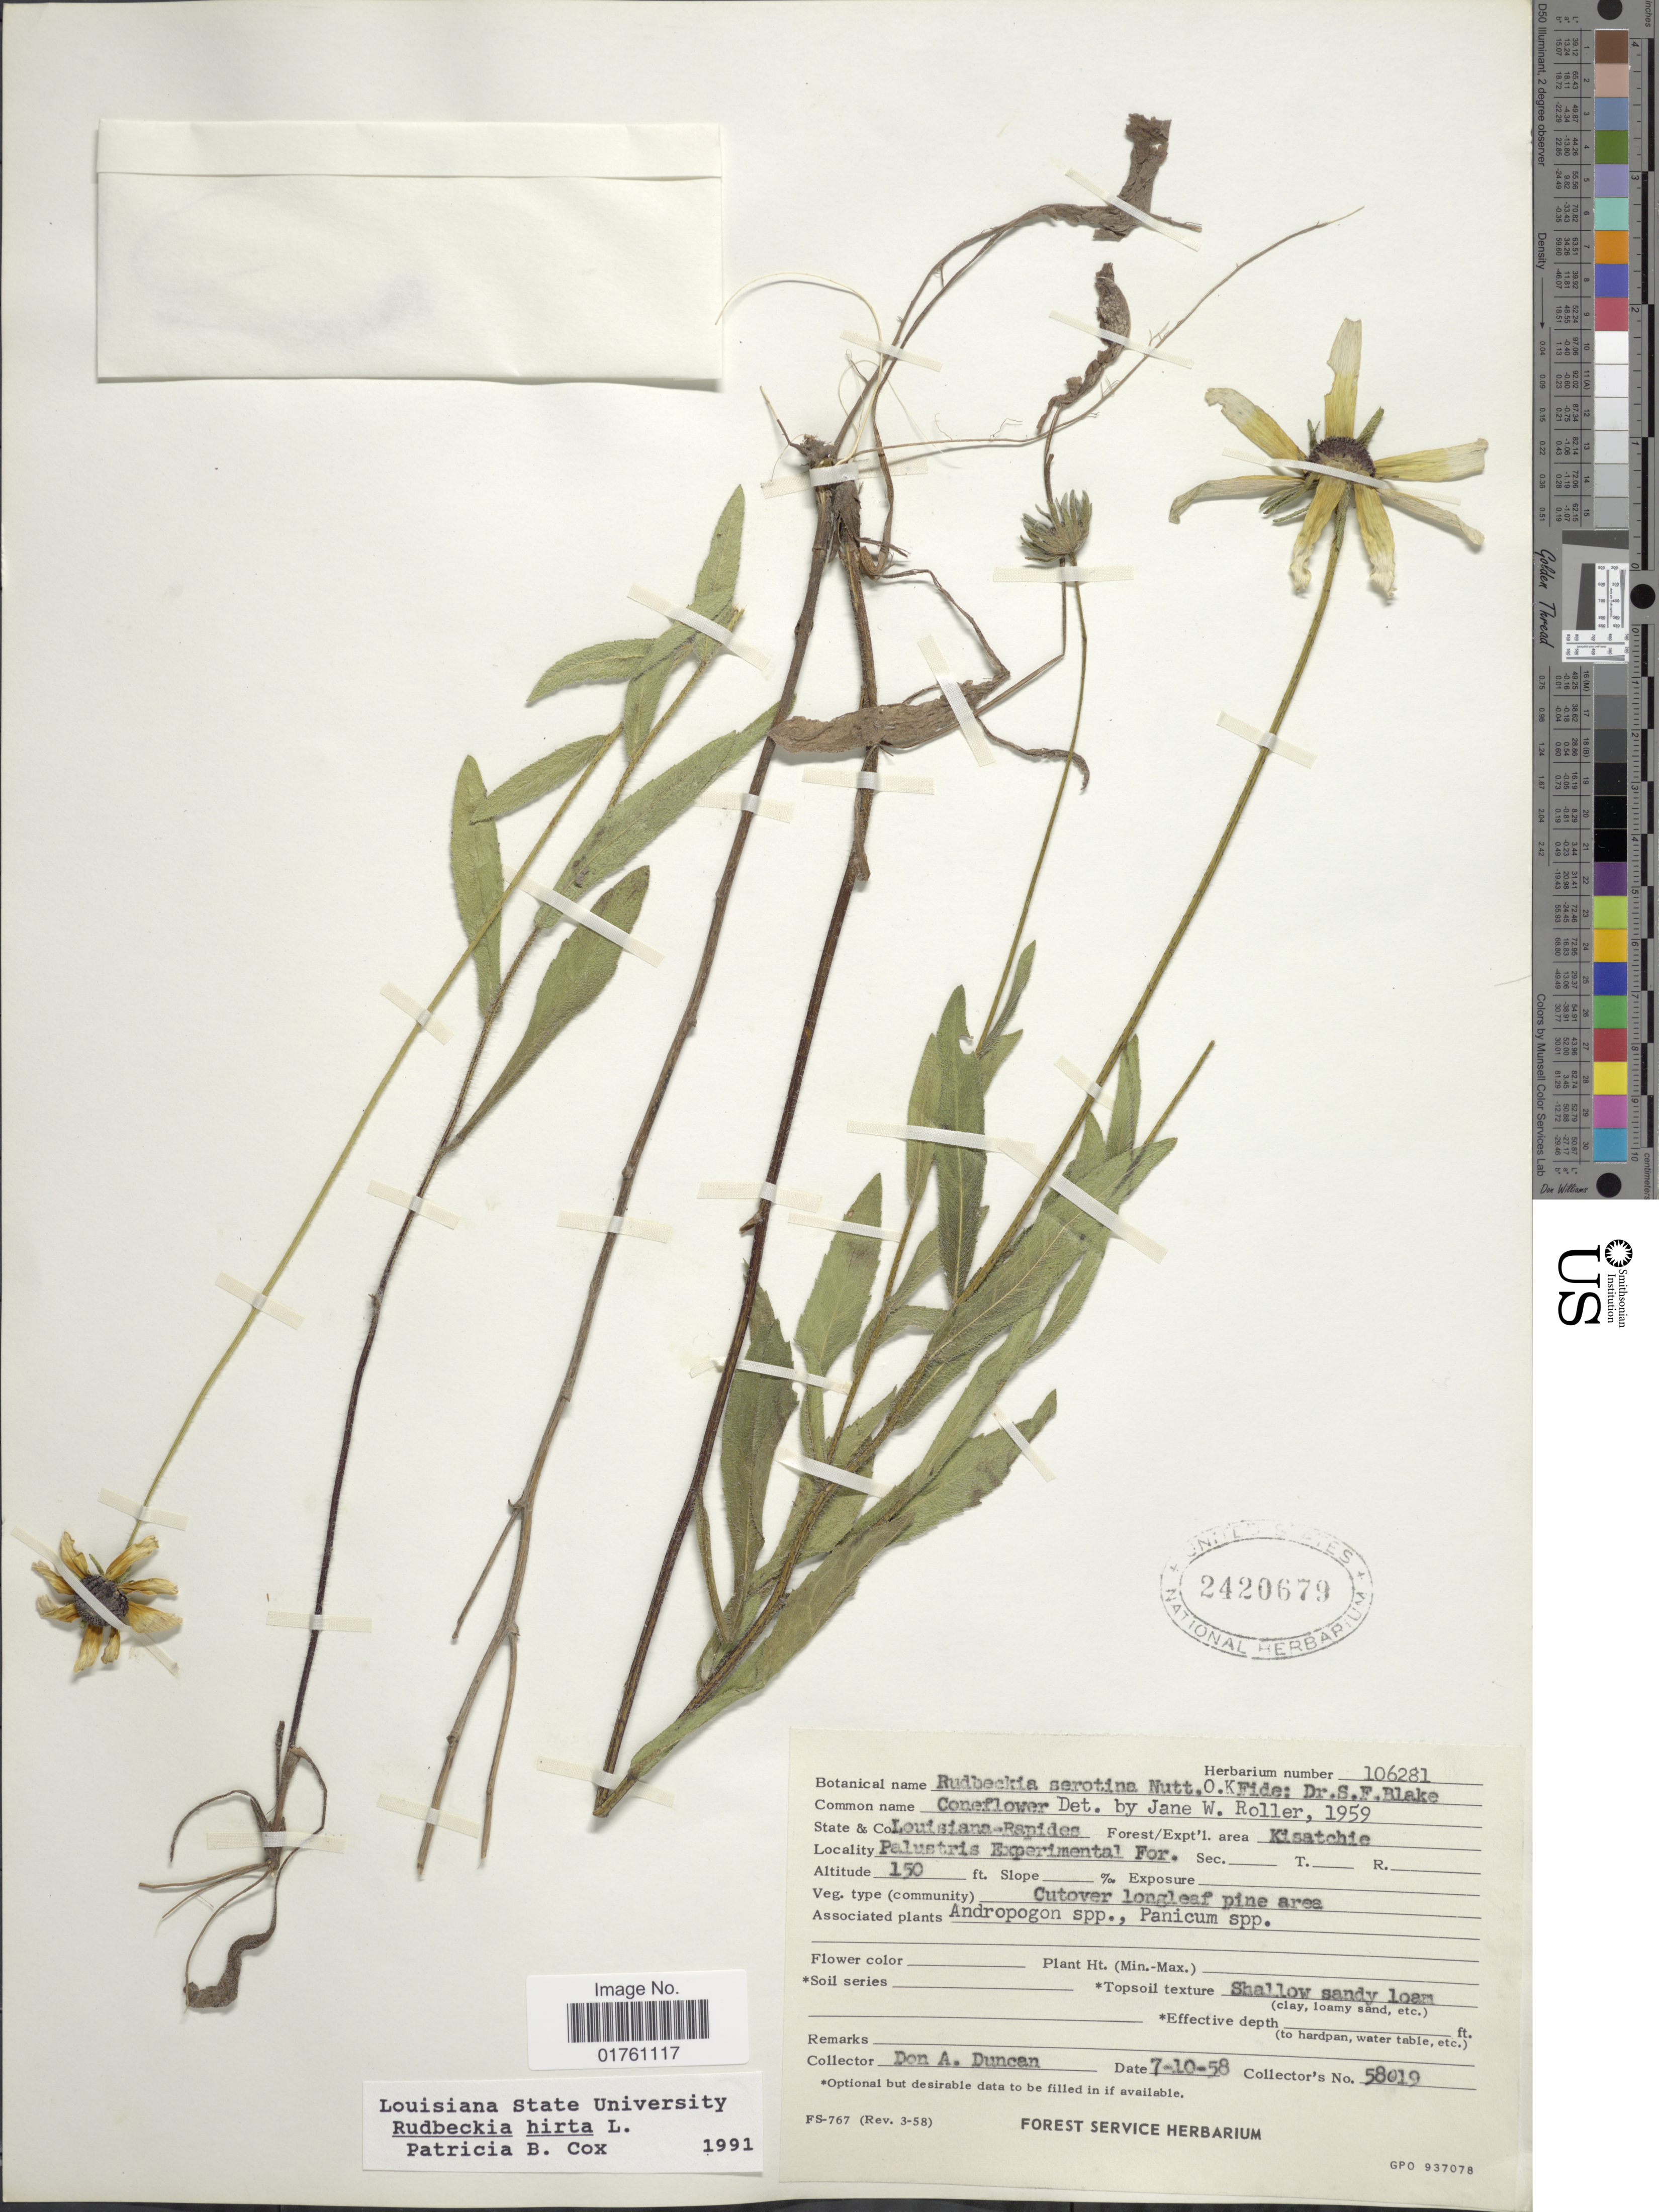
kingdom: Plantae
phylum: Tracheophyta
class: Magnoliopsida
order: Asterales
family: Asteraceae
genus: Rudbeckia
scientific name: Rudbeckia hirta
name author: L.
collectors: D. Duncan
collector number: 58019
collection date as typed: Transcribed d/m/y: 10/7/58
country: United States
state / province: Louisiana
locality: State & Co Louisiana-Rapides, Forest/Expt'l area Kisatchie, Palustris Experimental For, Cutover longleaf pine area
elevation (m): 46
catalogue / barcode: US 2420679